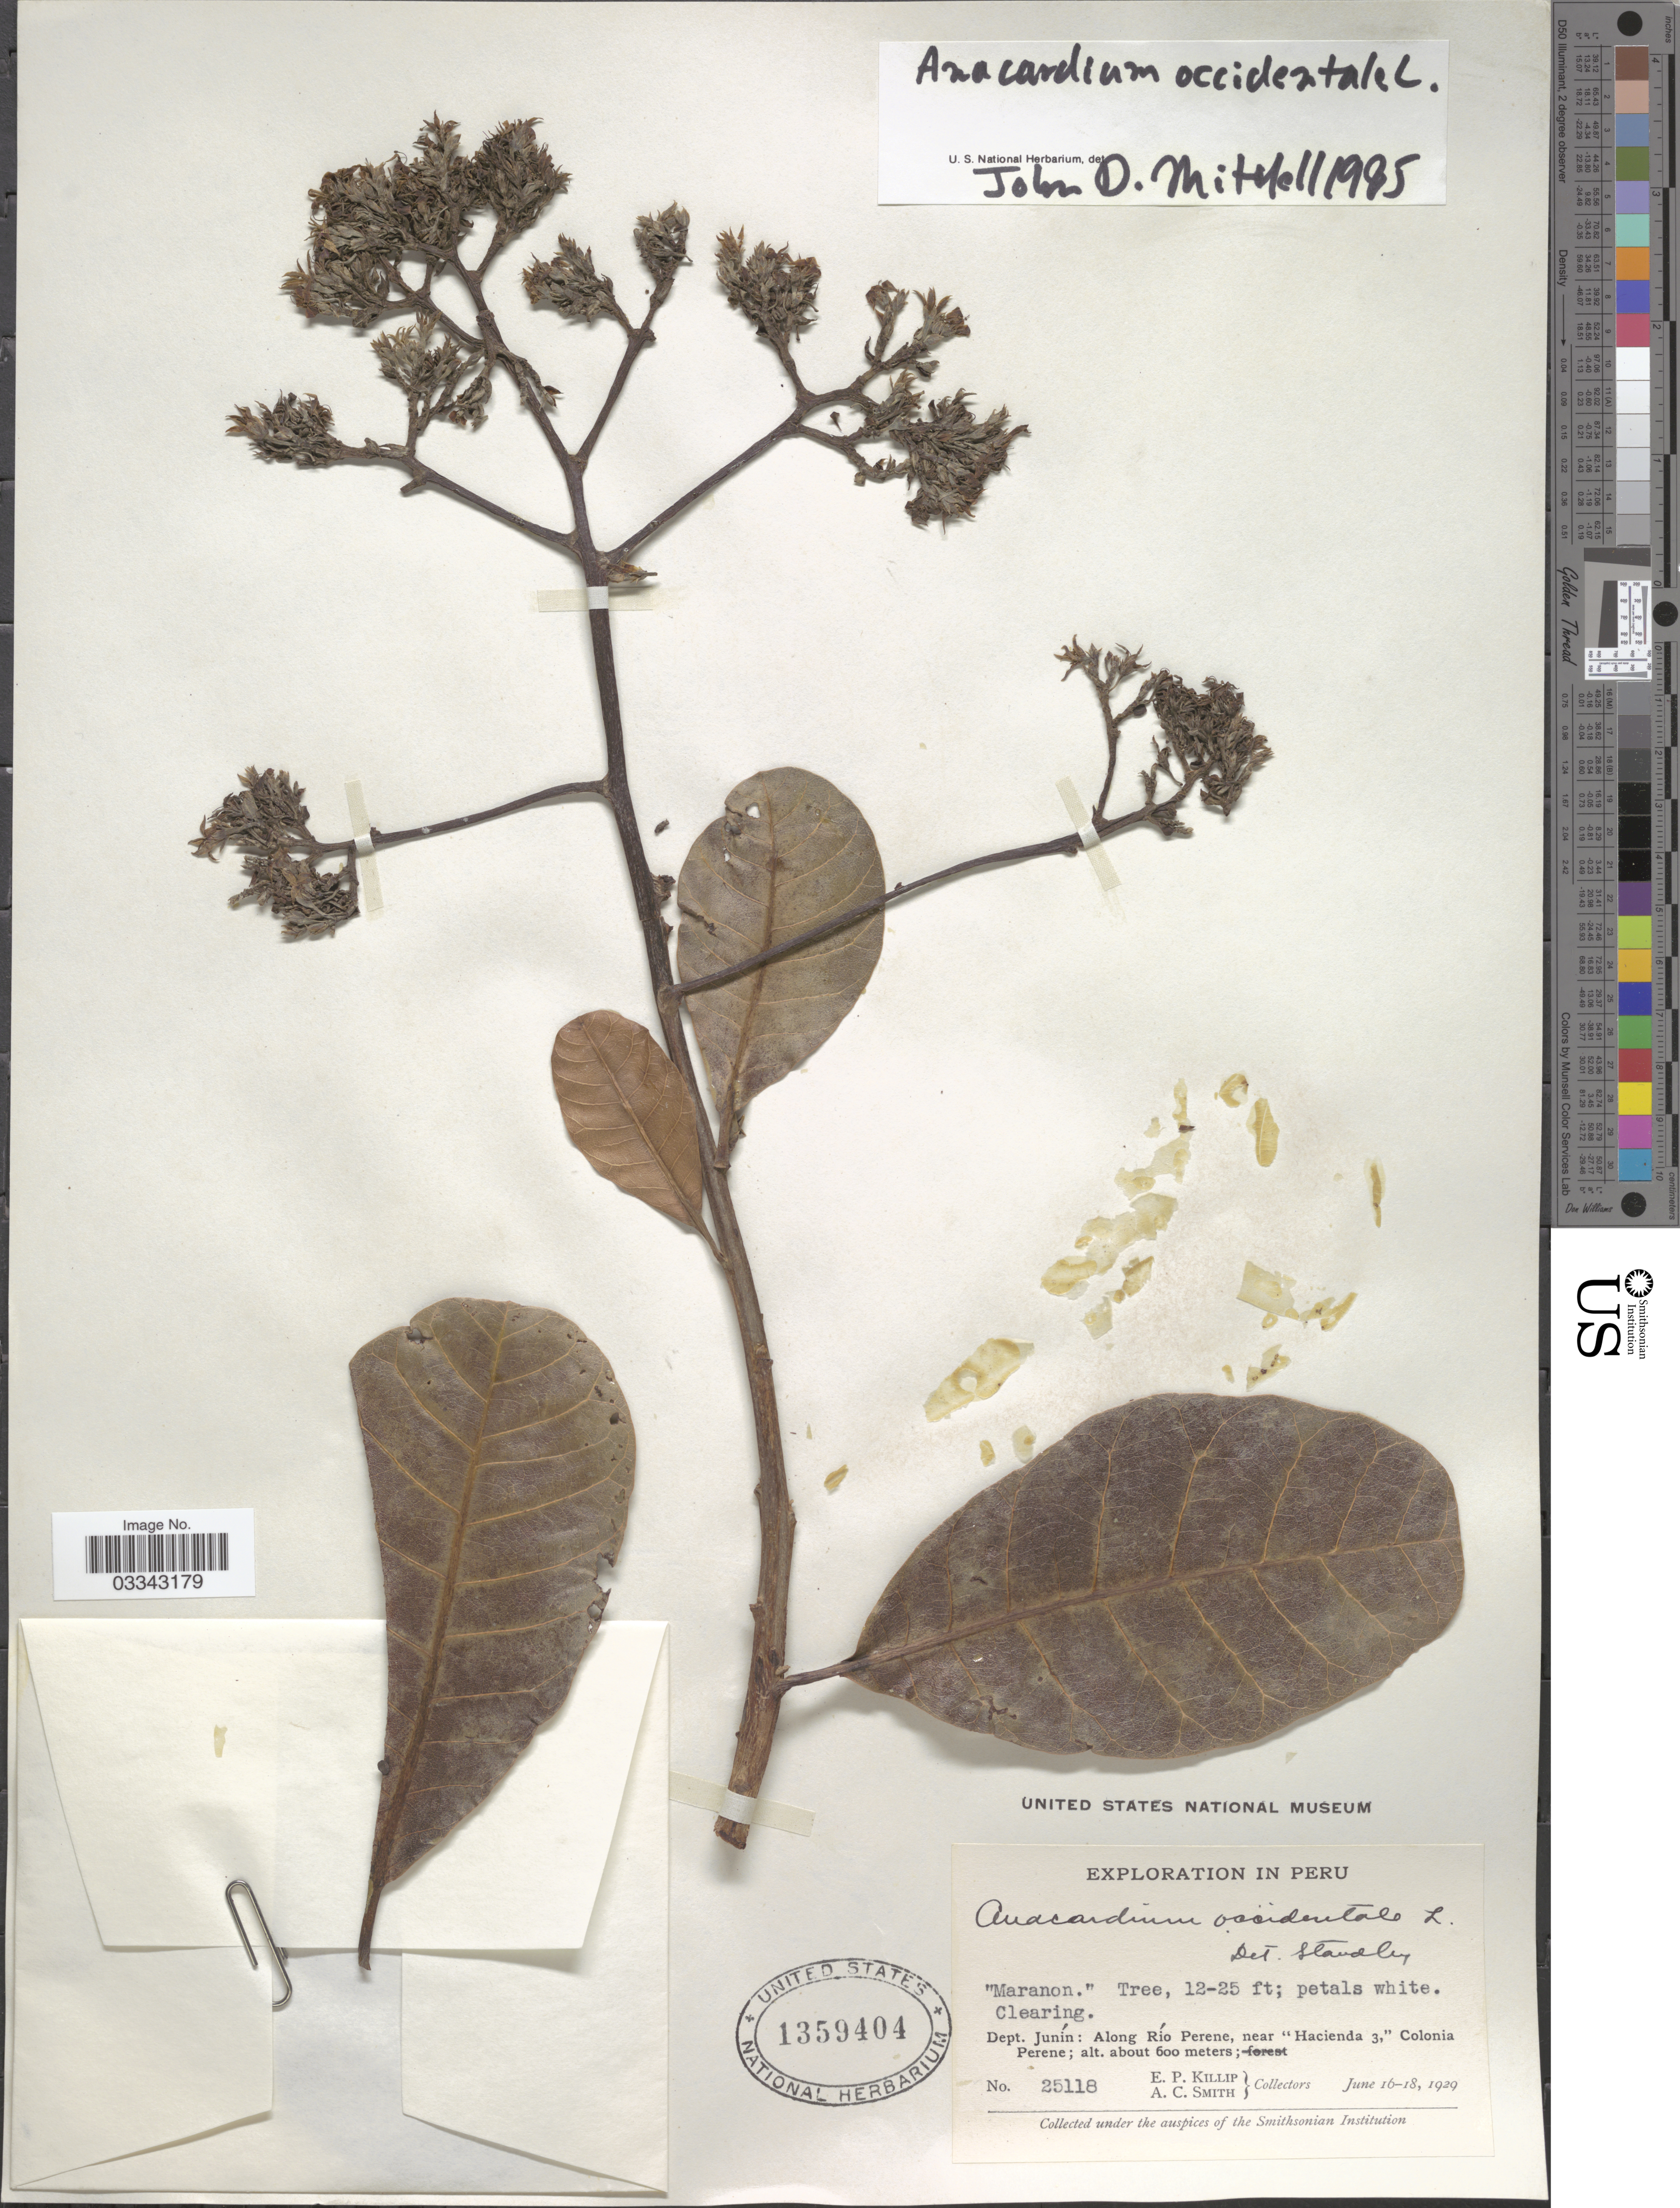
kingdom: Plantae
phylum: Tracheophyta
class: Magnoliopsida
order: Sapindales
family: Anacardiaceae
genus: Anacardium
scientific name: Anacardium occidentale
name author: L.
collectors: E. P. Killip & A. C. Smith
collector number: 25118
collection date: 1929-06-16/1929-06-18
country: Peru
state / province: Junín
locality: Dept. Junín: Along Río Perene, near 'Hacienda 3,' Colonia Perene.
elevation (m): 600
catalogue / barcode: US 1359404